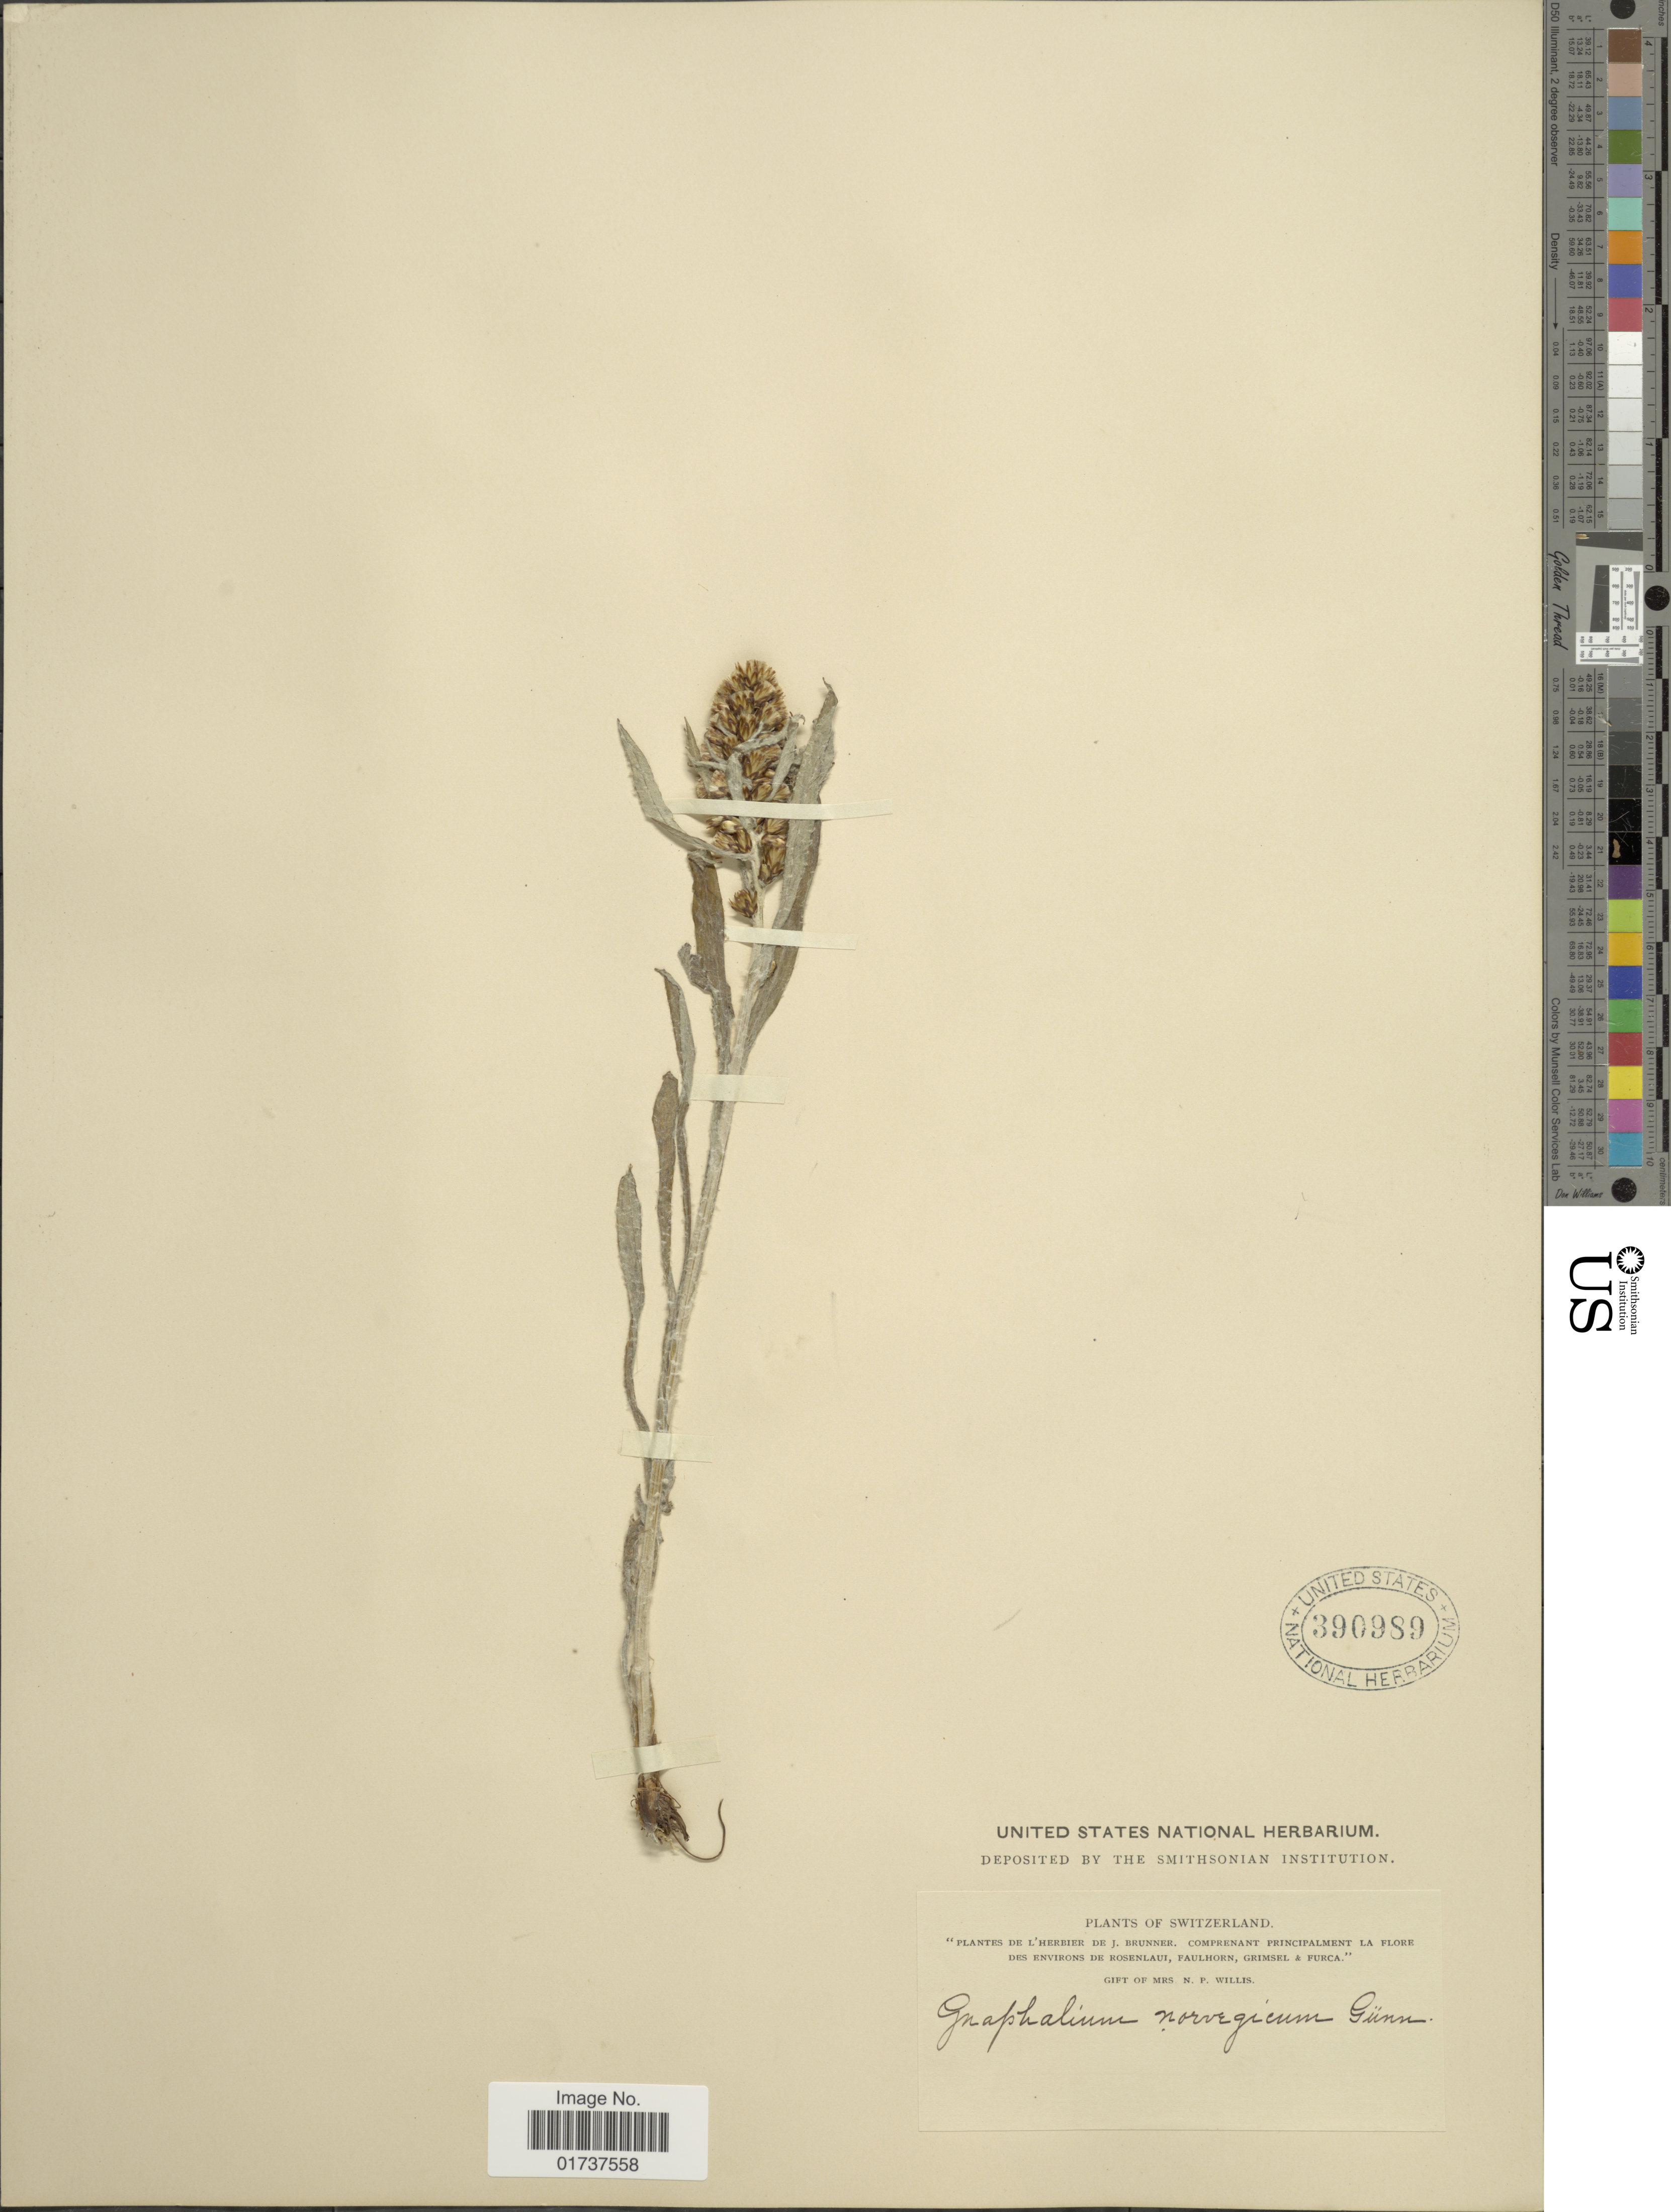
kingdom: Plantae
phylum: Tracheophyta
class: Magnoliopsida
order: Asterales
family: Asteraceae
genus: Gnaphalium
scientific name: Gnaphalium norvegicum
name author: Gunnerus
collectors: ex herb. Brunner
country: Switzerland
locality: Des Environs de Rosenlaui, Faulhorn, Grimsel & Furca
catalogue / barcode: US 390989